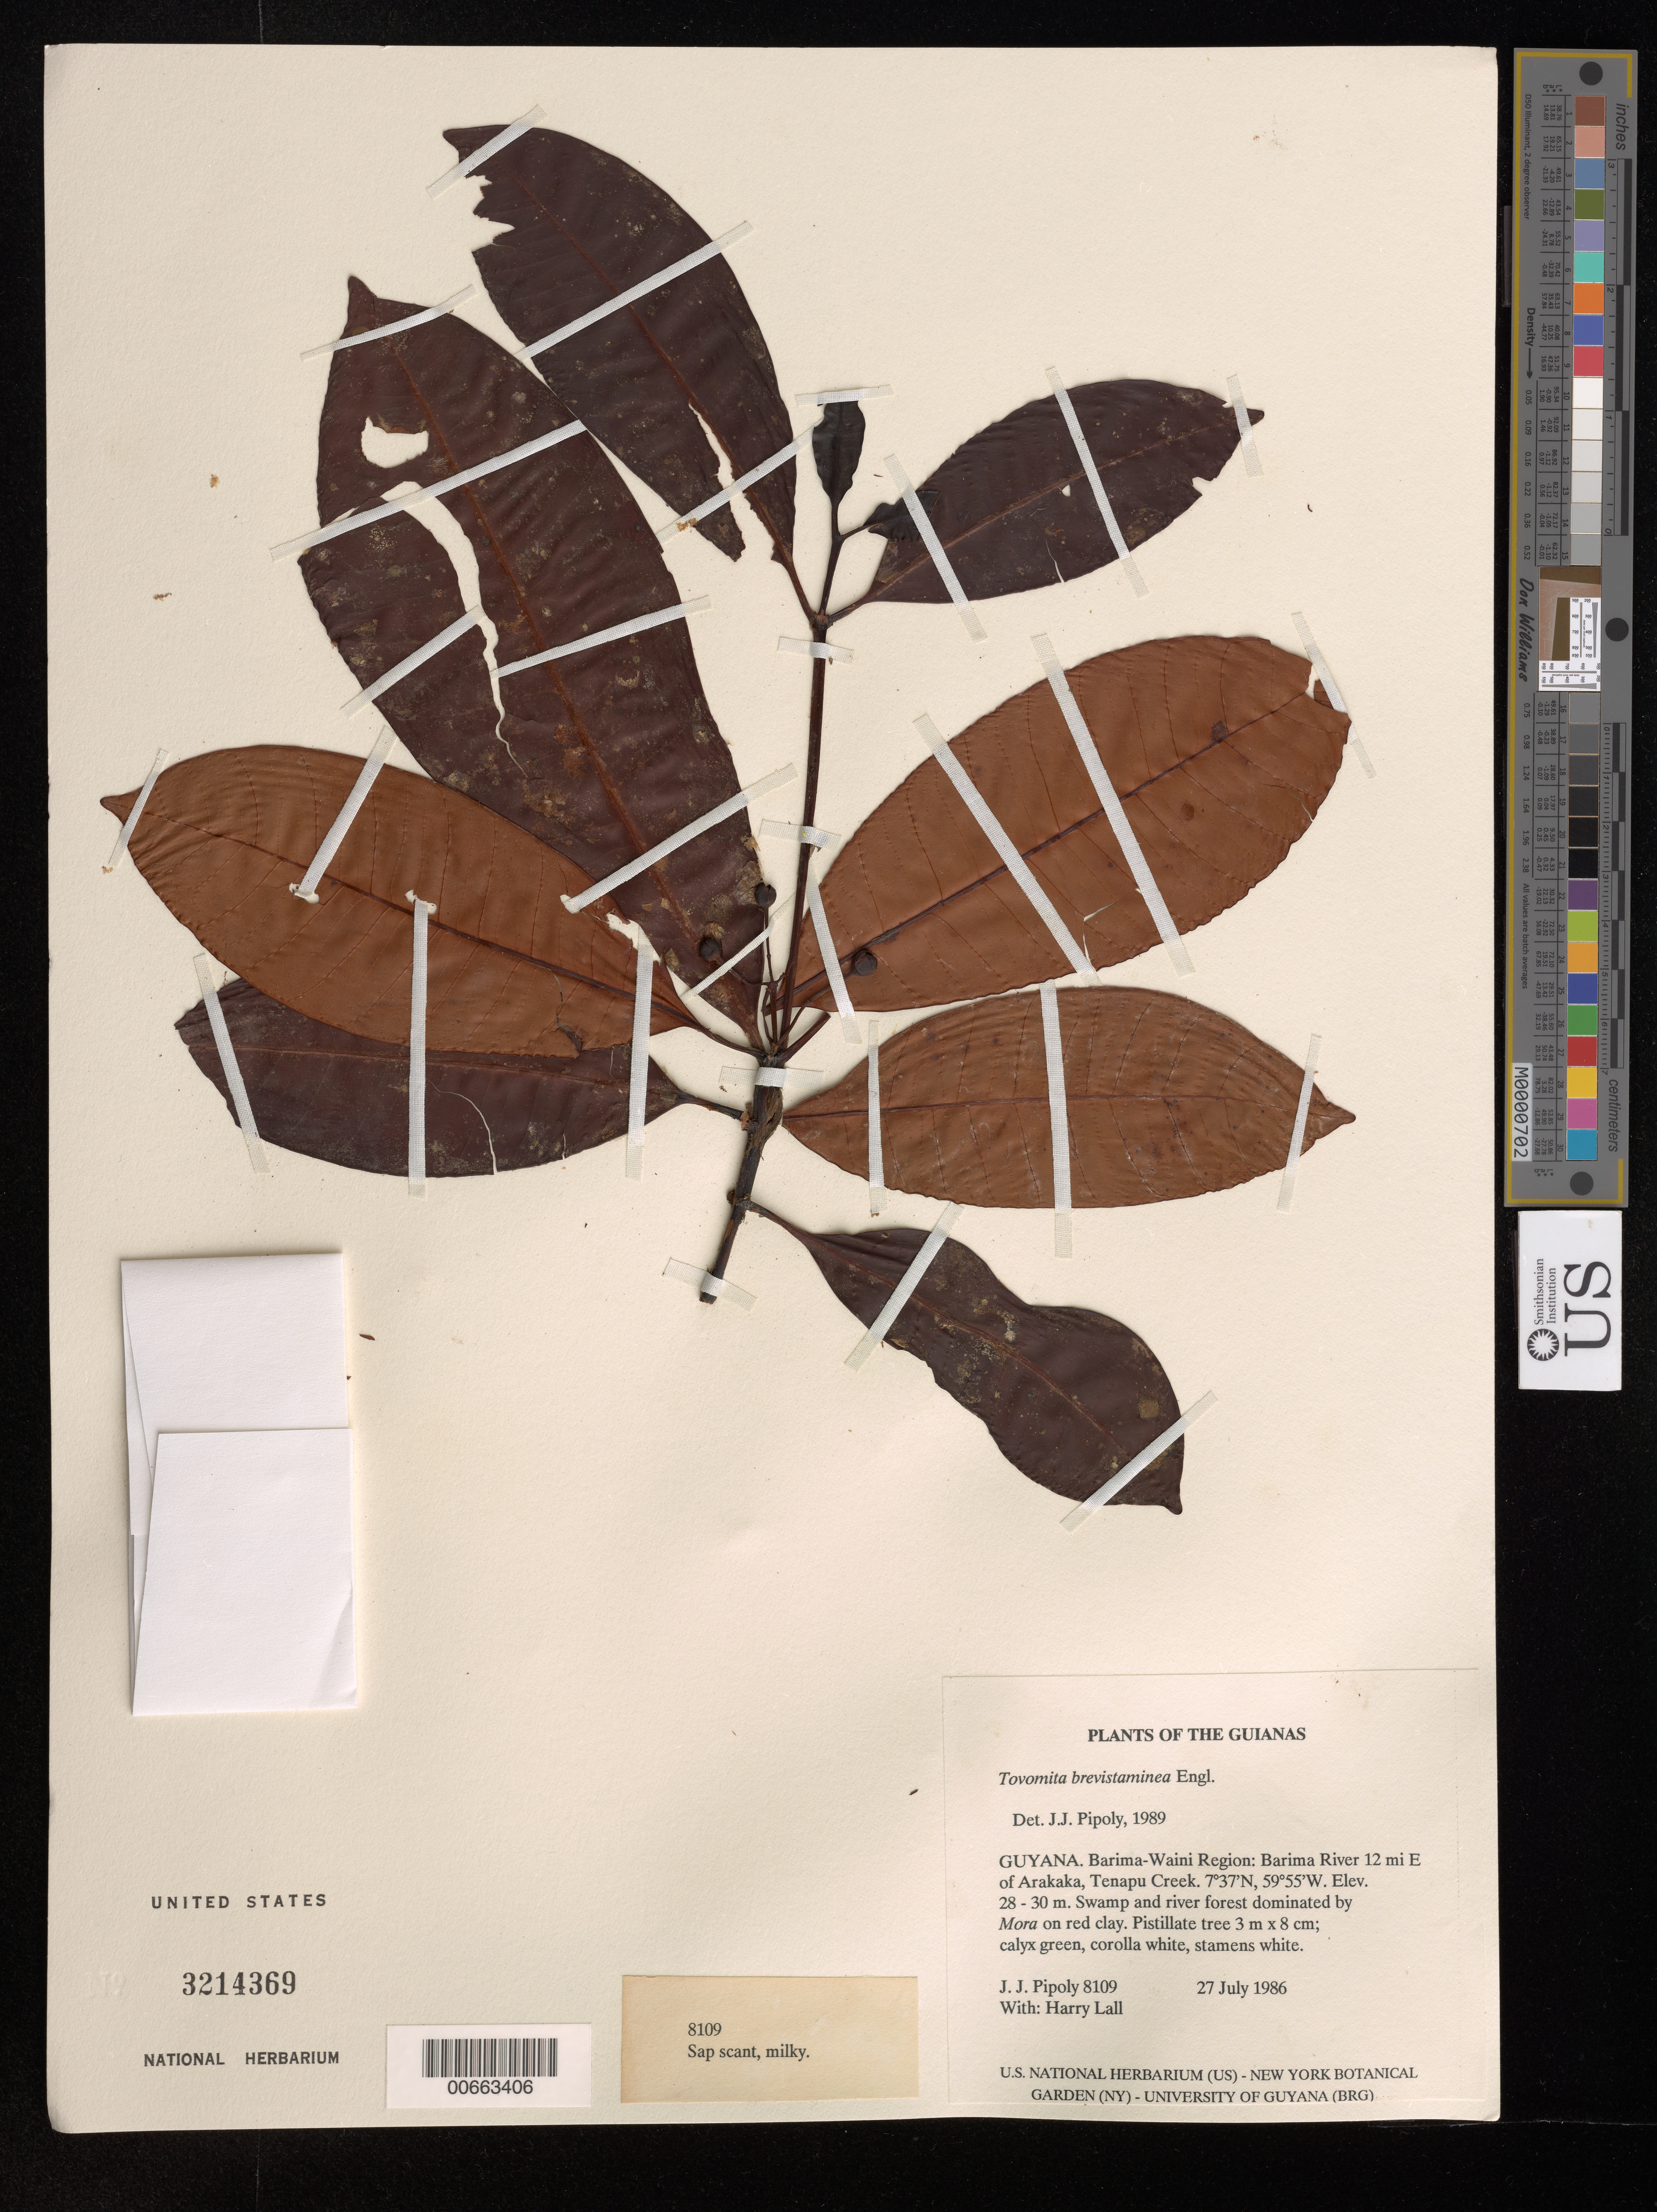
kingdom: Plantae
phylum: Tracheophyta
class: Magnoliopsida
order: Malpighiales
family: Clusiaceae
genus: Tovomita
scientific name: Tovomita brevistaminea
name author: Engl.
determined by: Pipoly, J. J., III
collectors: J. J. Pipoly & H. Lall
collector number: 8109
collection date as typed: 27 July 1986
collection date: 1986-07-27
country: Guyana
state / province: Barima-Waini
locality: Barima River 12 mi E of Arakaka, Tenapu Creek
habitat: Swamp and river forest dominated by Mora on red clay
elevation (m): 28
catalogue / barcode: US 3214369